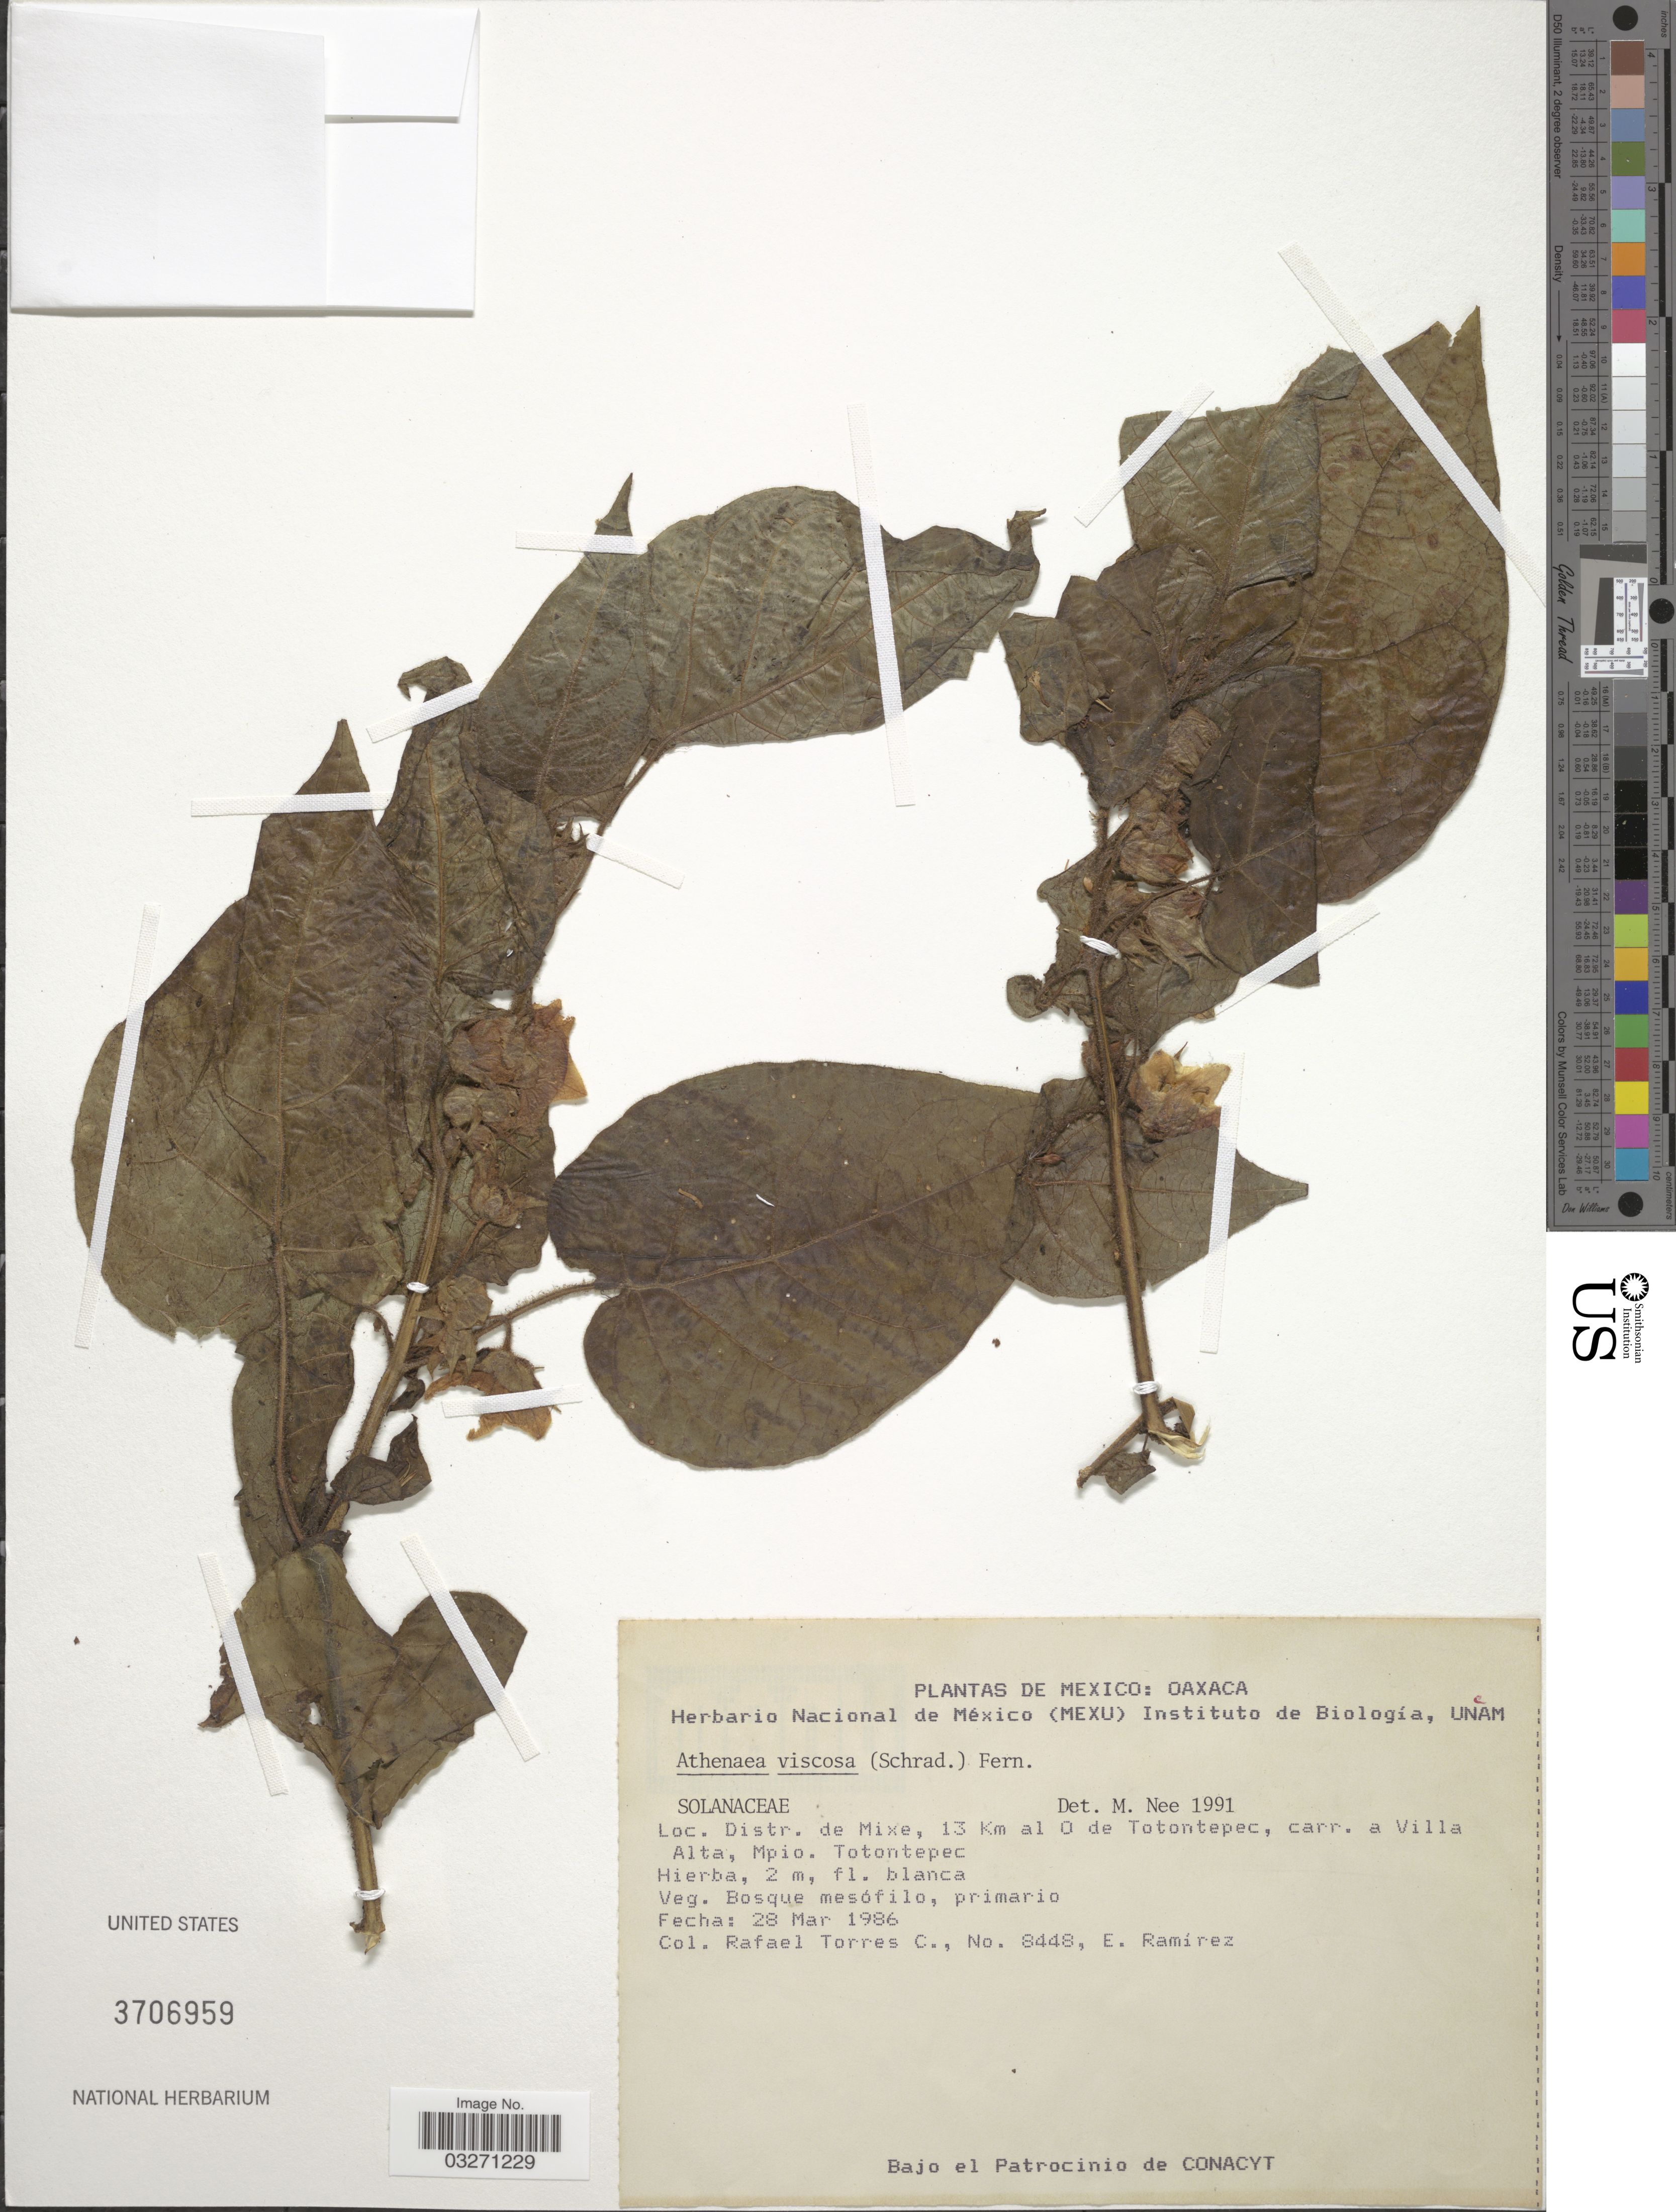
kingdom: Plantae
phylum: Tracheophyta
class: Magnoliopsida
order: Solanales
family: Solanaceae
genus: Athenaea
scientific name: Athenaea viscosa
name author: (Schrad.) Fernald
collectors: R. Torres C. & E. Ramírez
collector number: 8448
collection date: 1986-03-28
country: Mexico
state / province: Oaxaca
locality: Distr. de Mixe, 13 Km al O de Totontepec, carr. a Villa Alta, Mpio. Totontepec.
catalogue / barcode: US 3706959